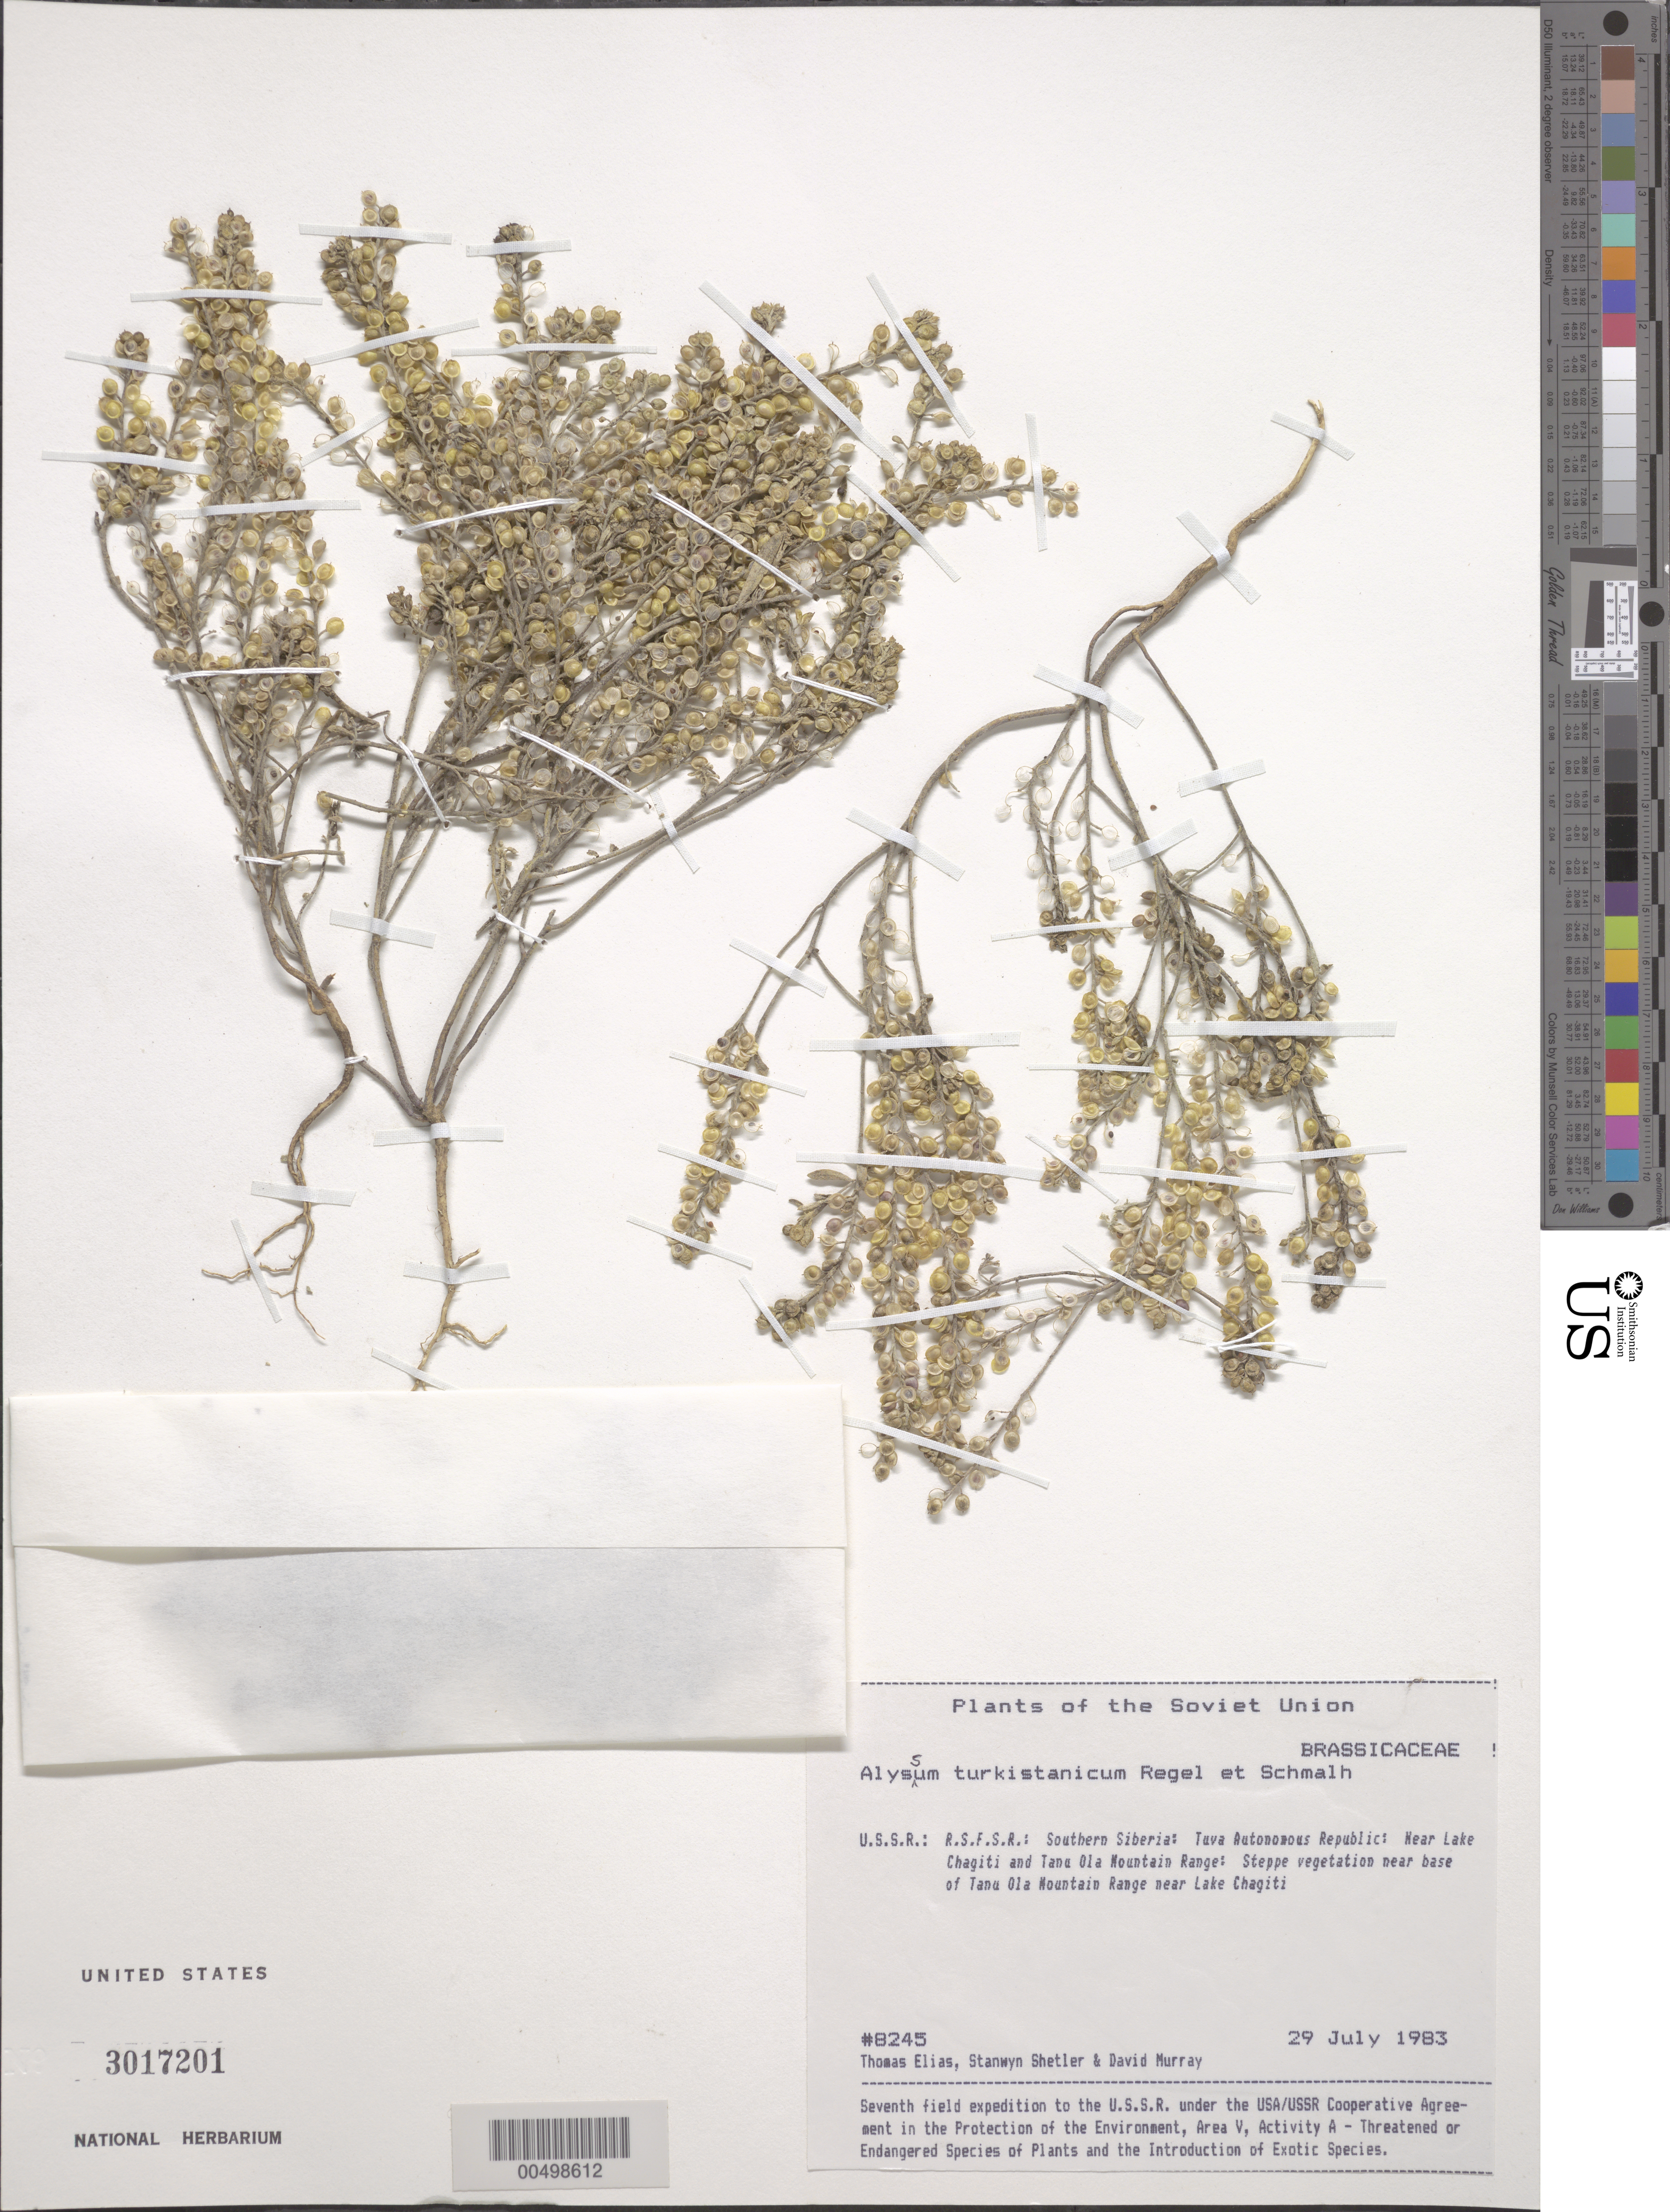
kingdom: Plantae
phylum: Tracheophyta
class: Magnoliopsida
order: Brassicales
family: Brassicaceae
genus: Alyssum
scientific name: Alyssum turkestanicum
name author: Regel & Schmalh.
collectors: T. Elias, S. Shetler & D. F. Murray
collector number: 8245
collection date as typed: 29 Jul 1983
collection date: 1983-07-29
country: Russian Federation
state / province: Tuva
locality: near base of Tannu-Ola Mountain Range near Lake Chagitai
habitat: steppe vegetation near base of mountain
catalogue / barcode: US 3017201